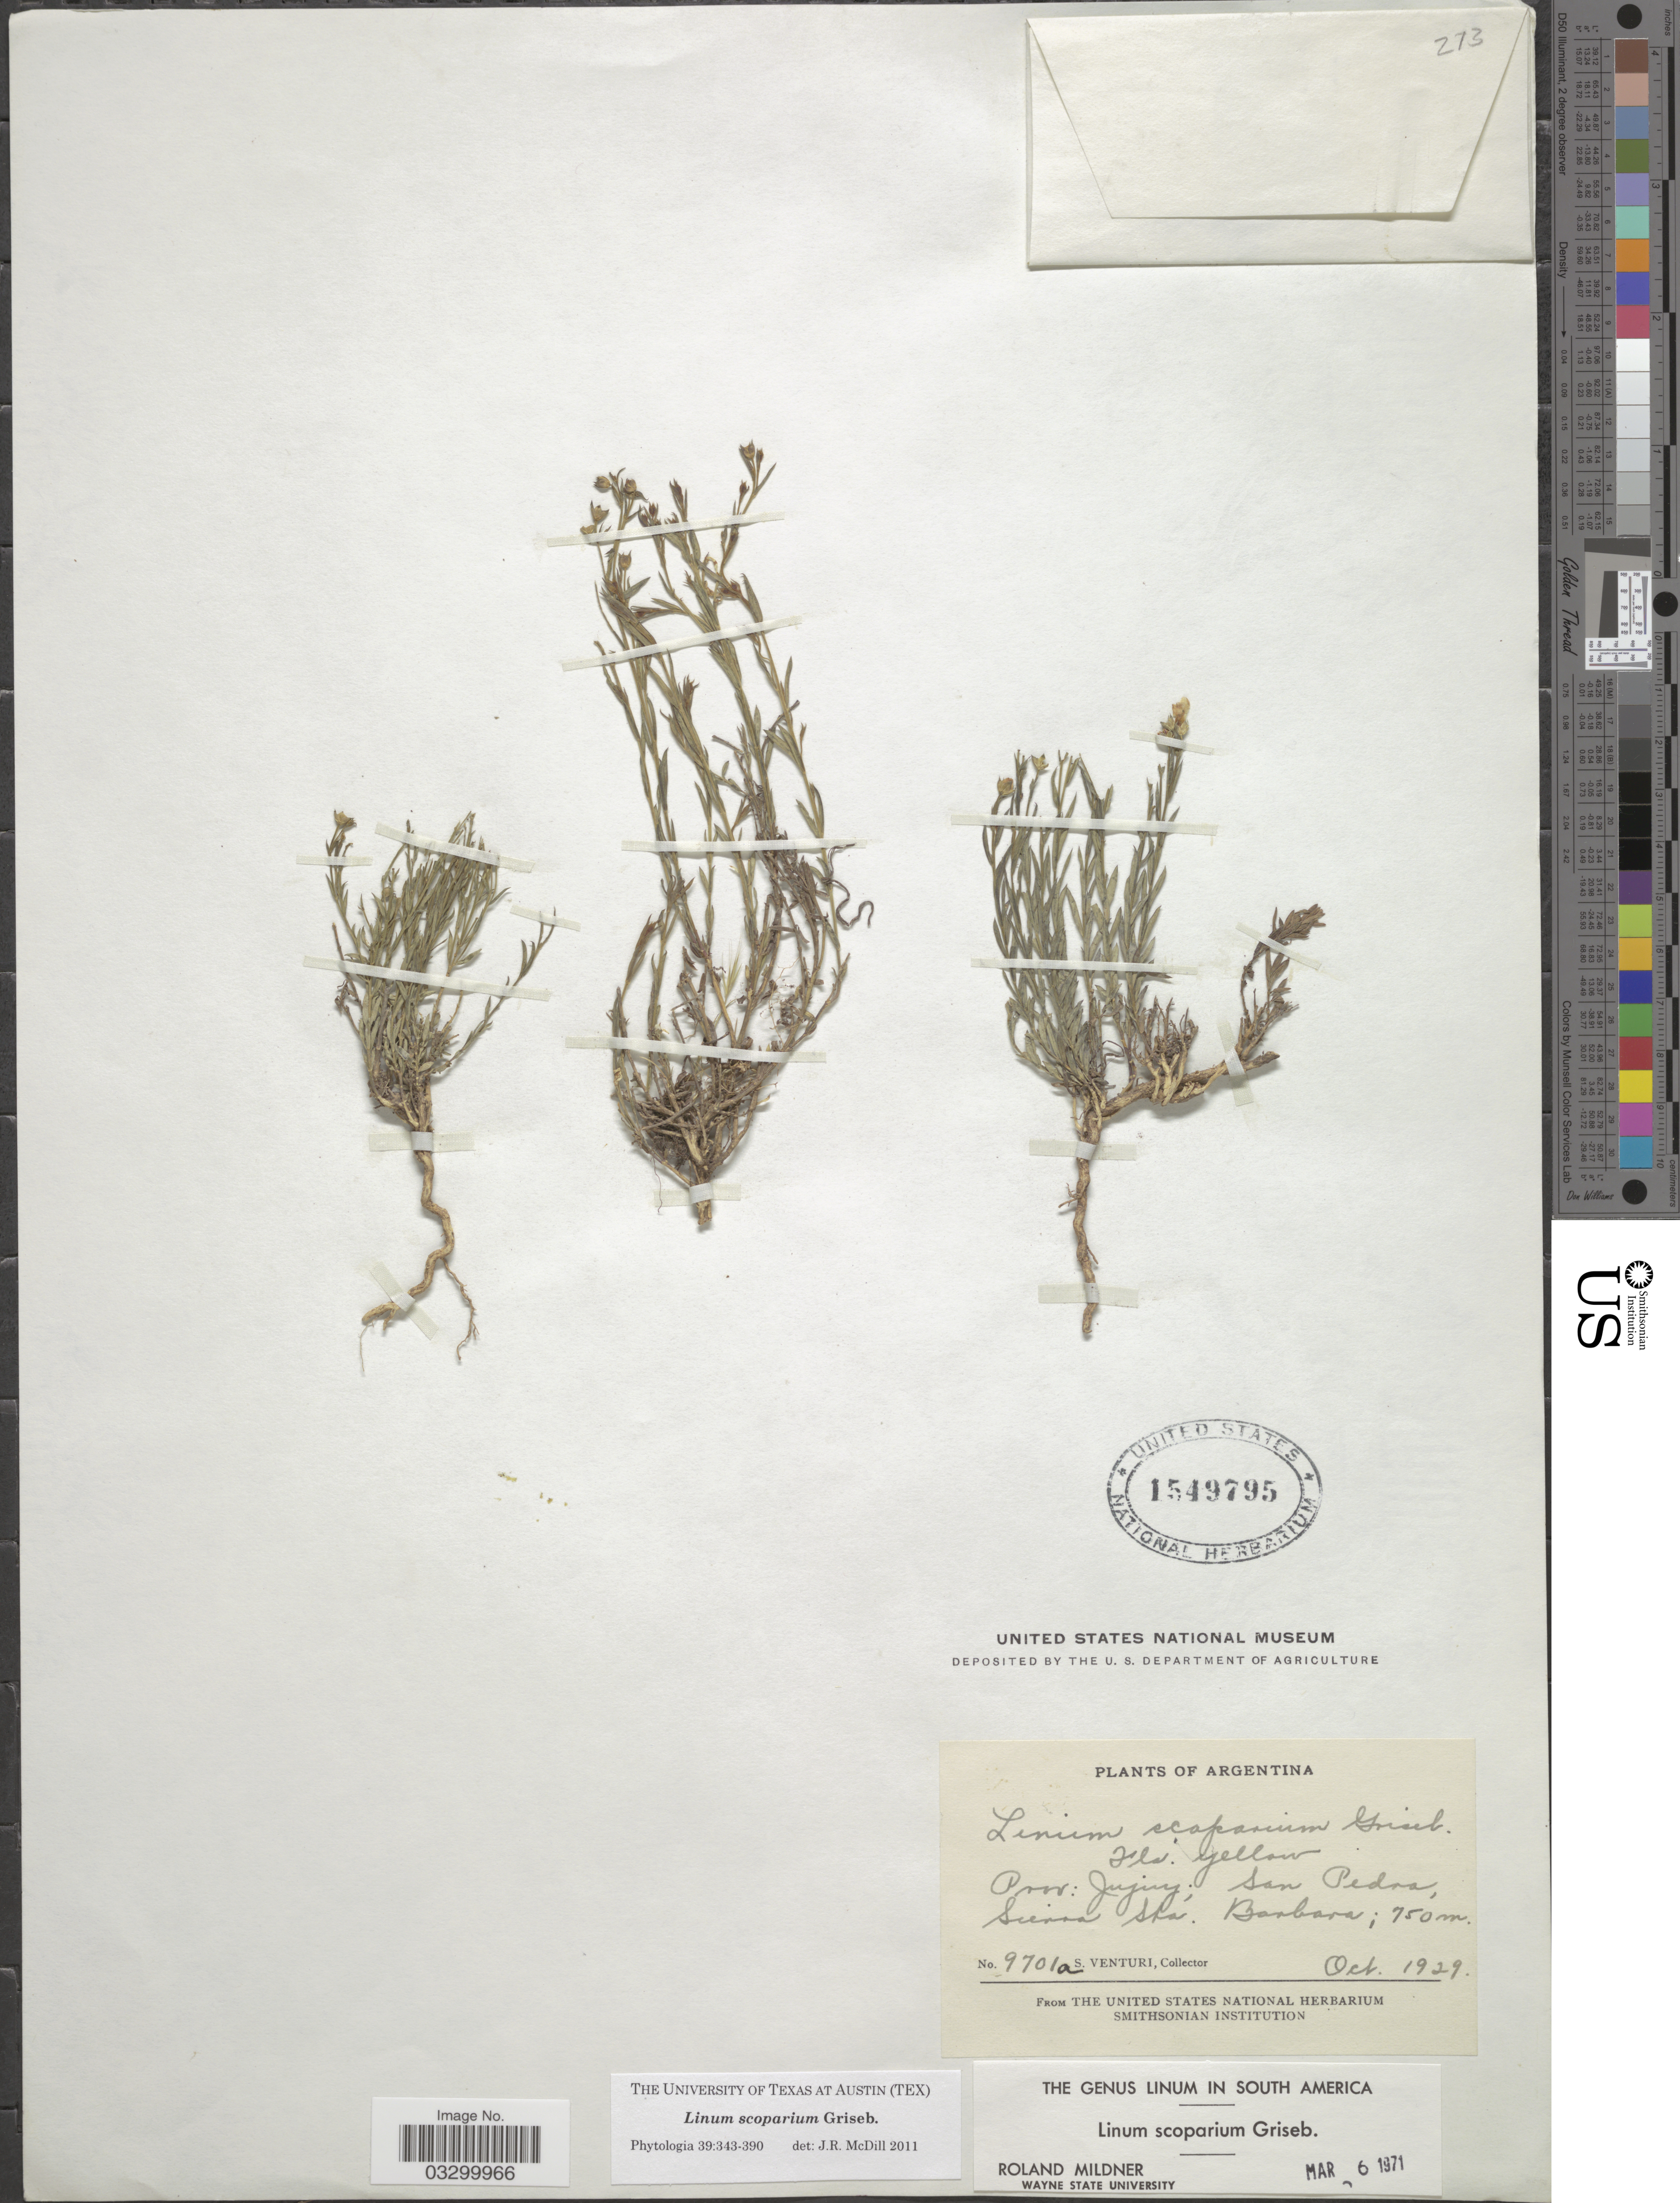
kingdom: Plantae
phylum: Tracheophyta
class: Magnoliopsida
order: Malpighiales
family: Linaceae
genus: Linum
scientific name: Linum scoparium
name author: Griseb.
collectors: S. Venturi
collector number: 9701a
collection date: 1929-10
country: Argentina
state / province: Jujuy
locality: Prov: Jujuy; San Pedro, Sierra Sta. Barbara.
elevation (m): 750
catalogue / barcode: US 1549795